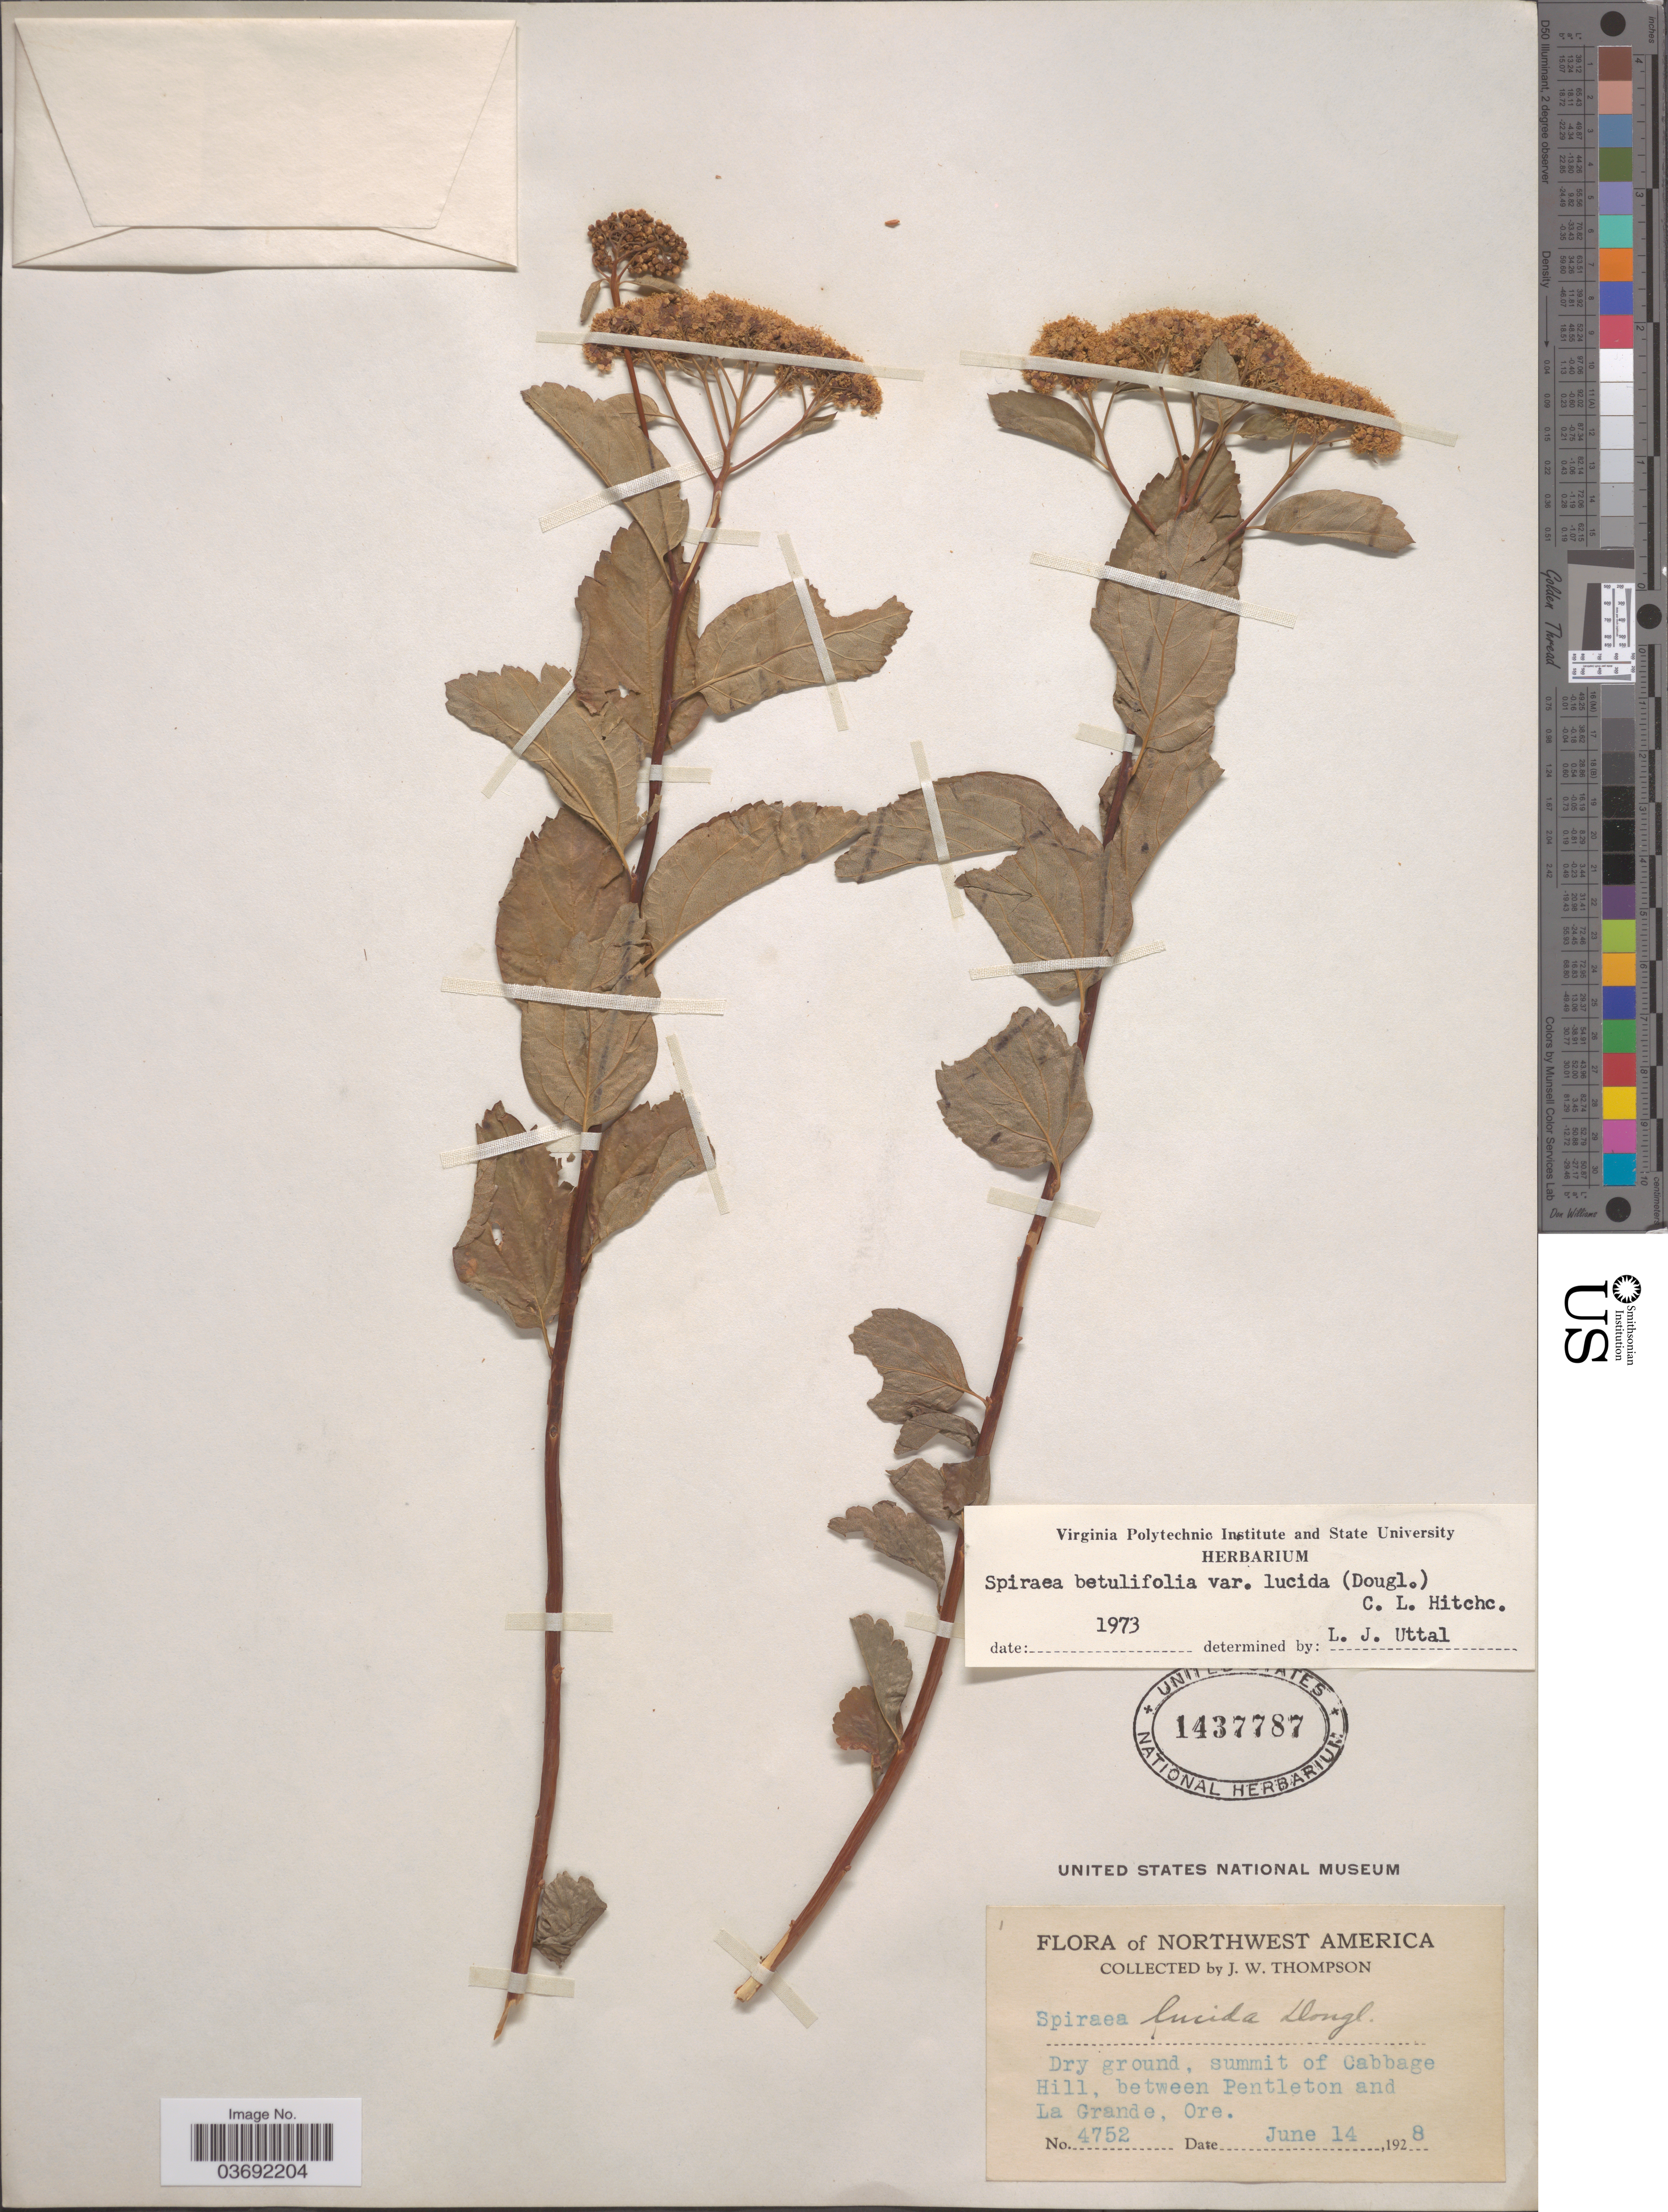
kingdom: Plantae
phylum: Tracheophyta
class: Magnoliopsida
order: Rosales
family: Rosaceae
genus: Spiraea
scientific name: Spiraea betulifolia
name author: Pall.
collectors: J. Thompson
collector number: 4752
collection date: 1928-06-14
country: United States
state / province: Oregon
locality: Northwest America. Summit of Cabbage Hill, between Pentleton and La Grande.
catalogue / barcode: US 1437787